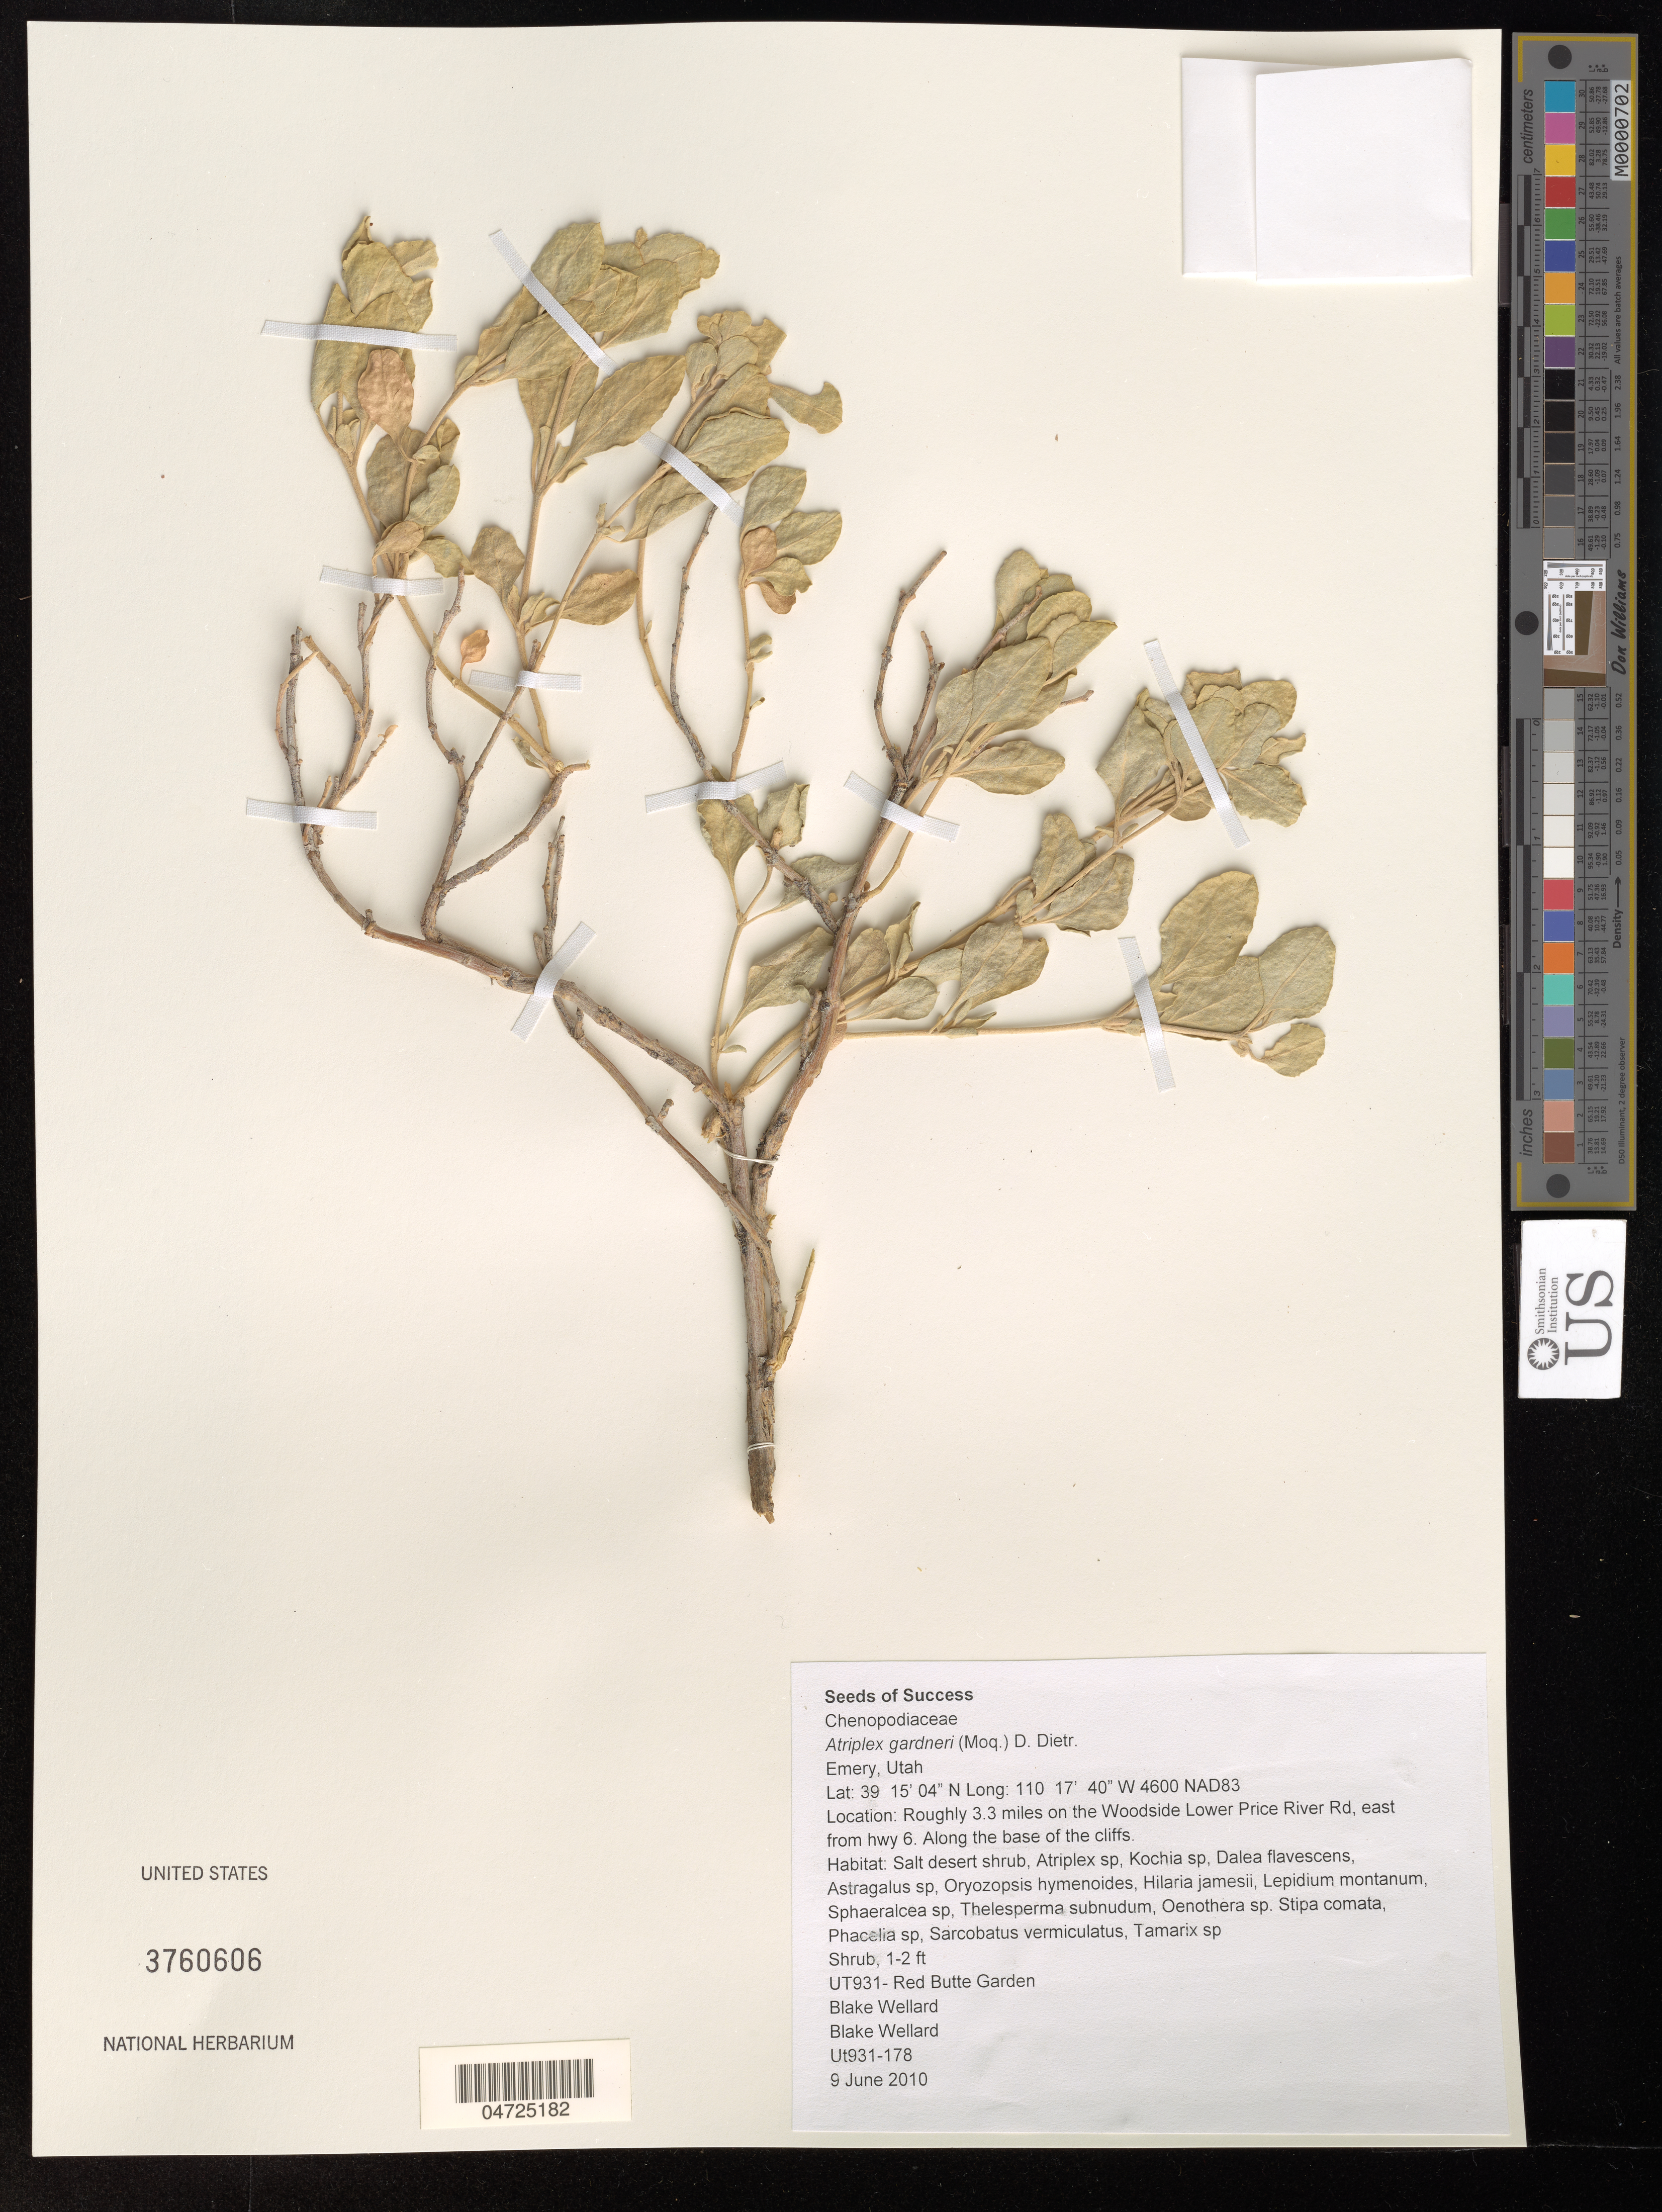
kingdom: Plantae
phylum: Tracheophyta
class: Magnoliopsida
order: Caryophyllales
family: Amaranthaceae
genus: Atriplex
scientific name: Atriplex gardneri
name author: (Moq.) D. Dietr.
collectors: B. Wellard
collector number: Ut931-178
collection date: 2010-06-09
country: United States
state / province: Utah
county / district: Emery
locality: Emery. Roughly 3.3 miles on the Woodside Lower Price River Rd, east from hwy 6. UT931 - Red Butte Garden. 4600 NAD83.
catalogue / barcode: US 3760606